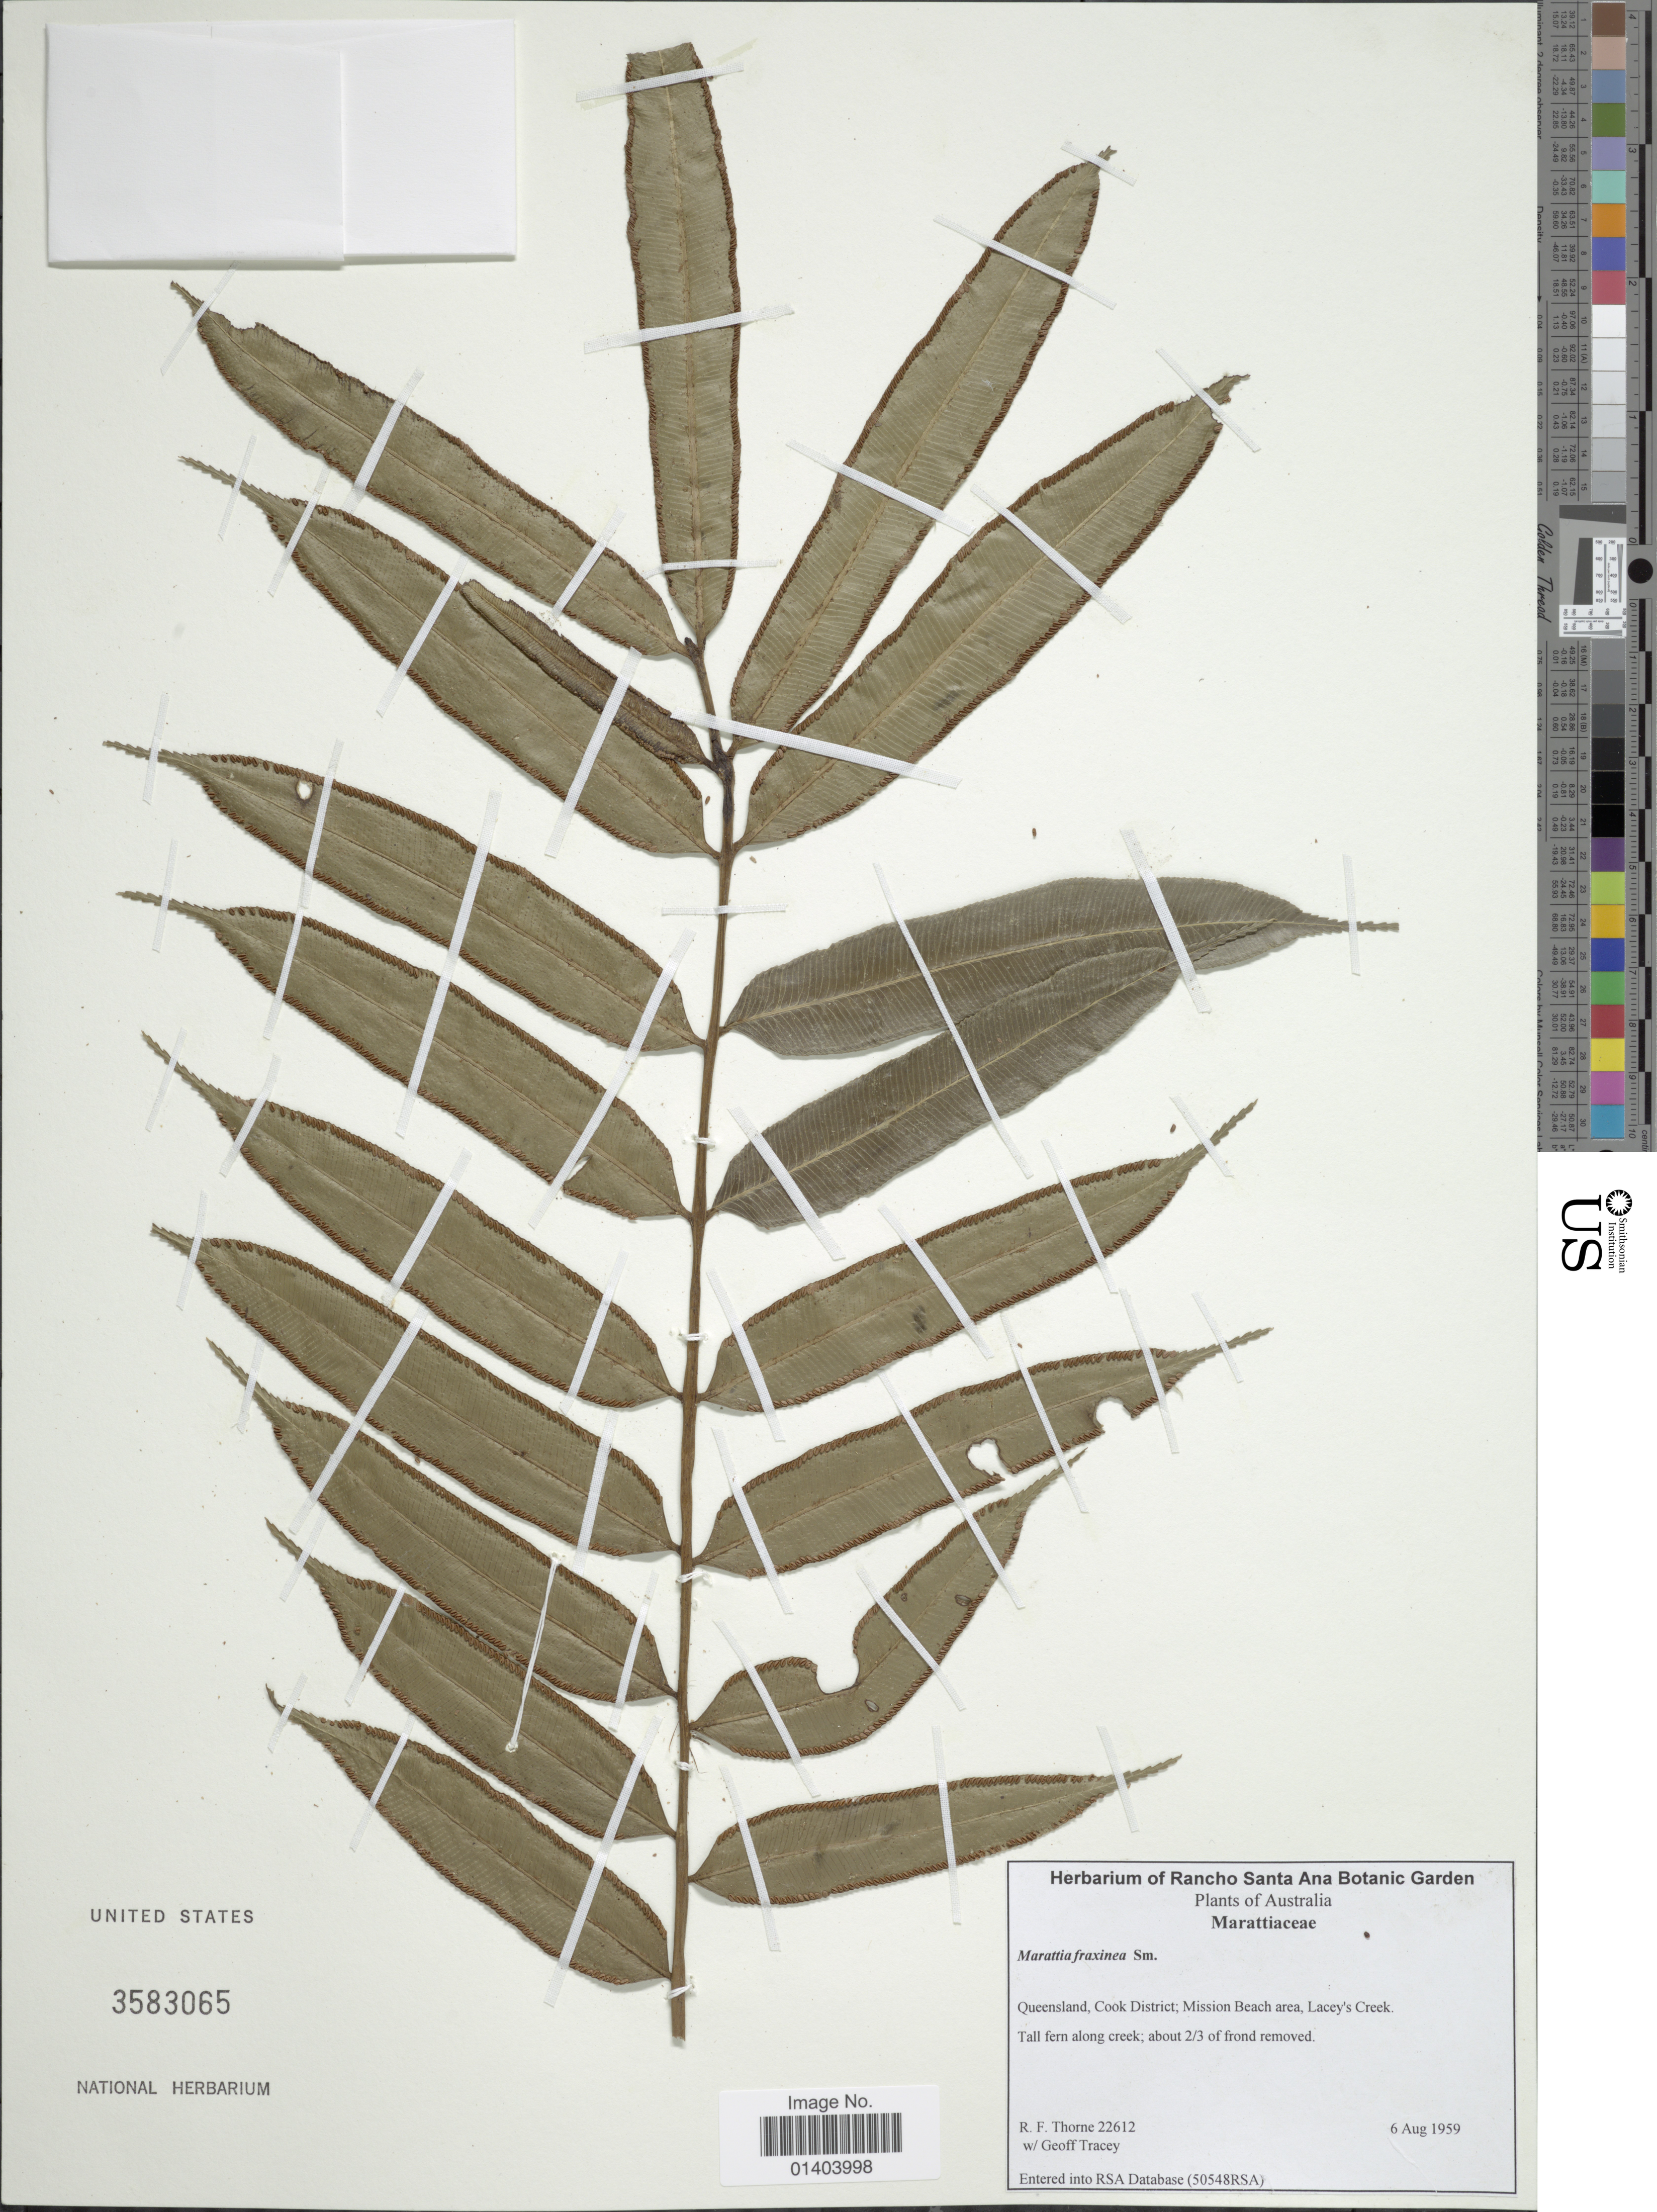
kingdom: Plantae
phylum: Tracheophyta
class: Polypodiopsida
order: Marattiales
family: Marattiaceae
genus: Ptisana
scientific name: Ptisana fraxinea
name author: (Sm.) Murdock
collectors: R. F. Thorne & G. Tracey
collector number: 22612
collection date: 1959-08-06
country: Australia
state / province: Queensland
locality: Cook District; Mission Beach area, Lacey's Creek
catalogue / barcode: US 3583065